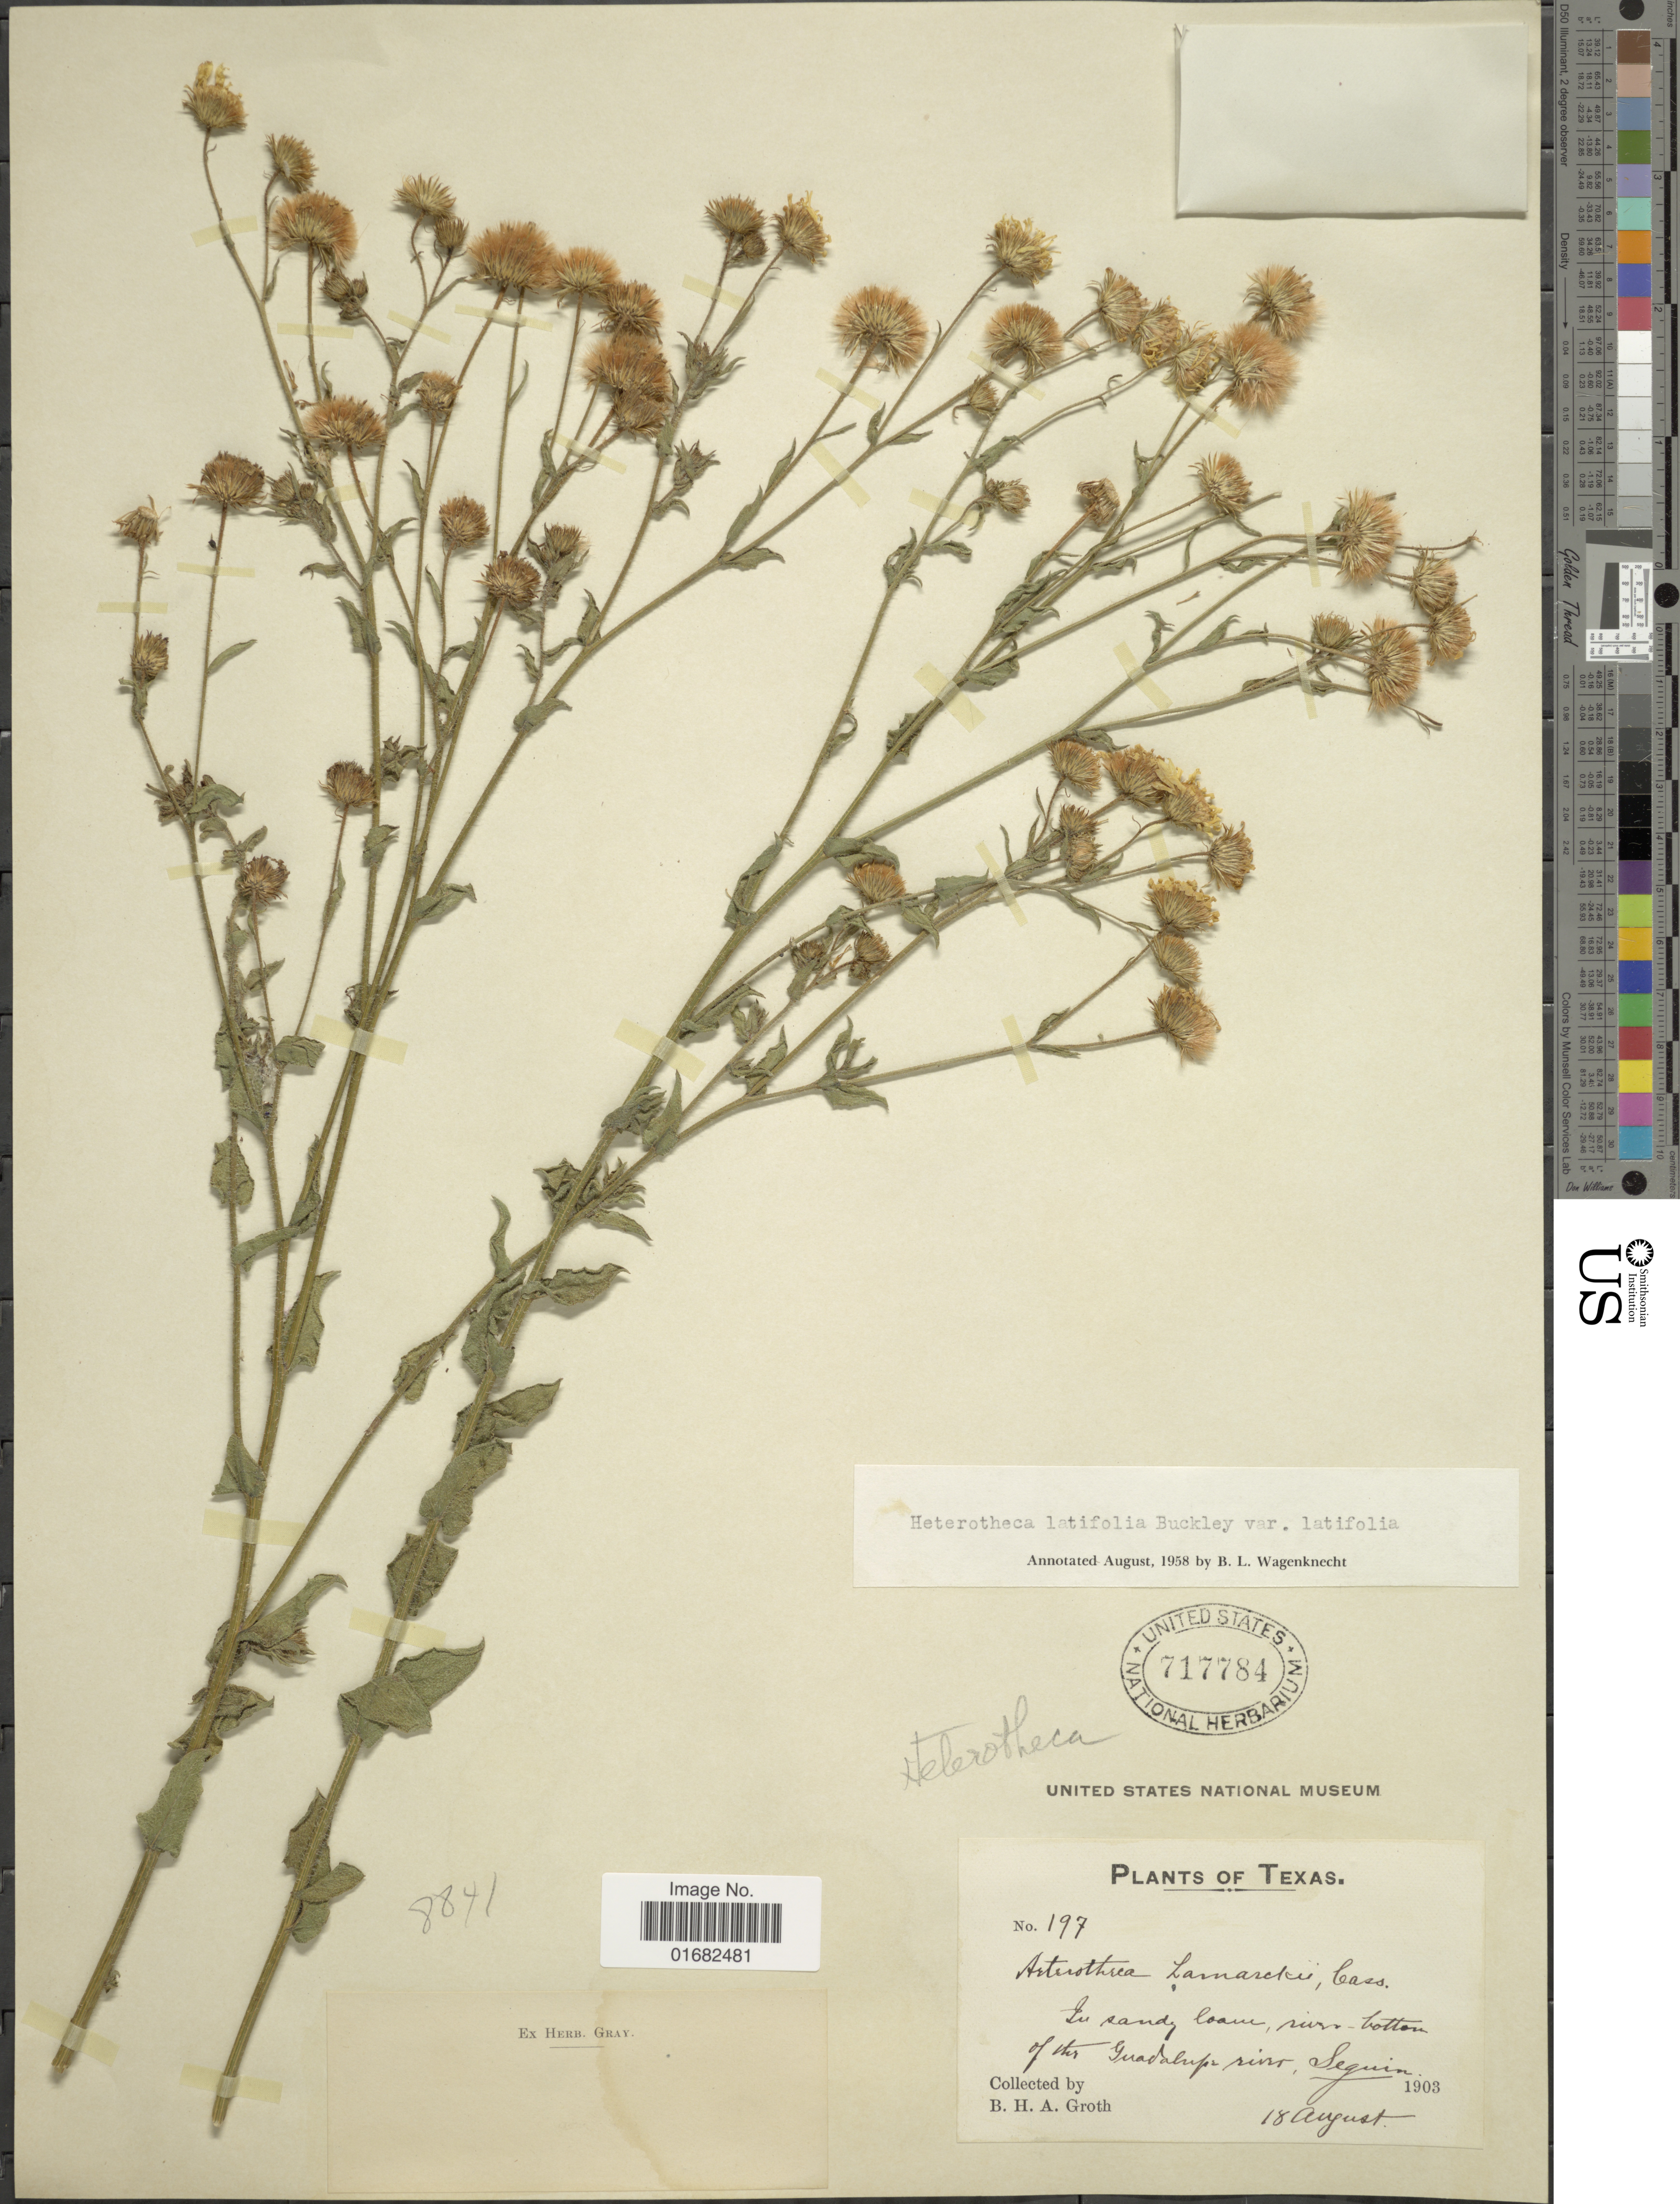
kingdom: Plantae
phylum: Tracheophyta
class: Magnoliopsida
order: Asterales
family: Asteraceae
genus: Heterotheca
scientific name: Heterotheca latifolia var. latifolia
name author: Buckley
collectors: B. Groth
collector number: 197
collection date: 1903-08-18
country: United States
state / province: Texas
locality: River-bottom of the Guadalupe river, Seguin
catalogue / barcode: US 717784